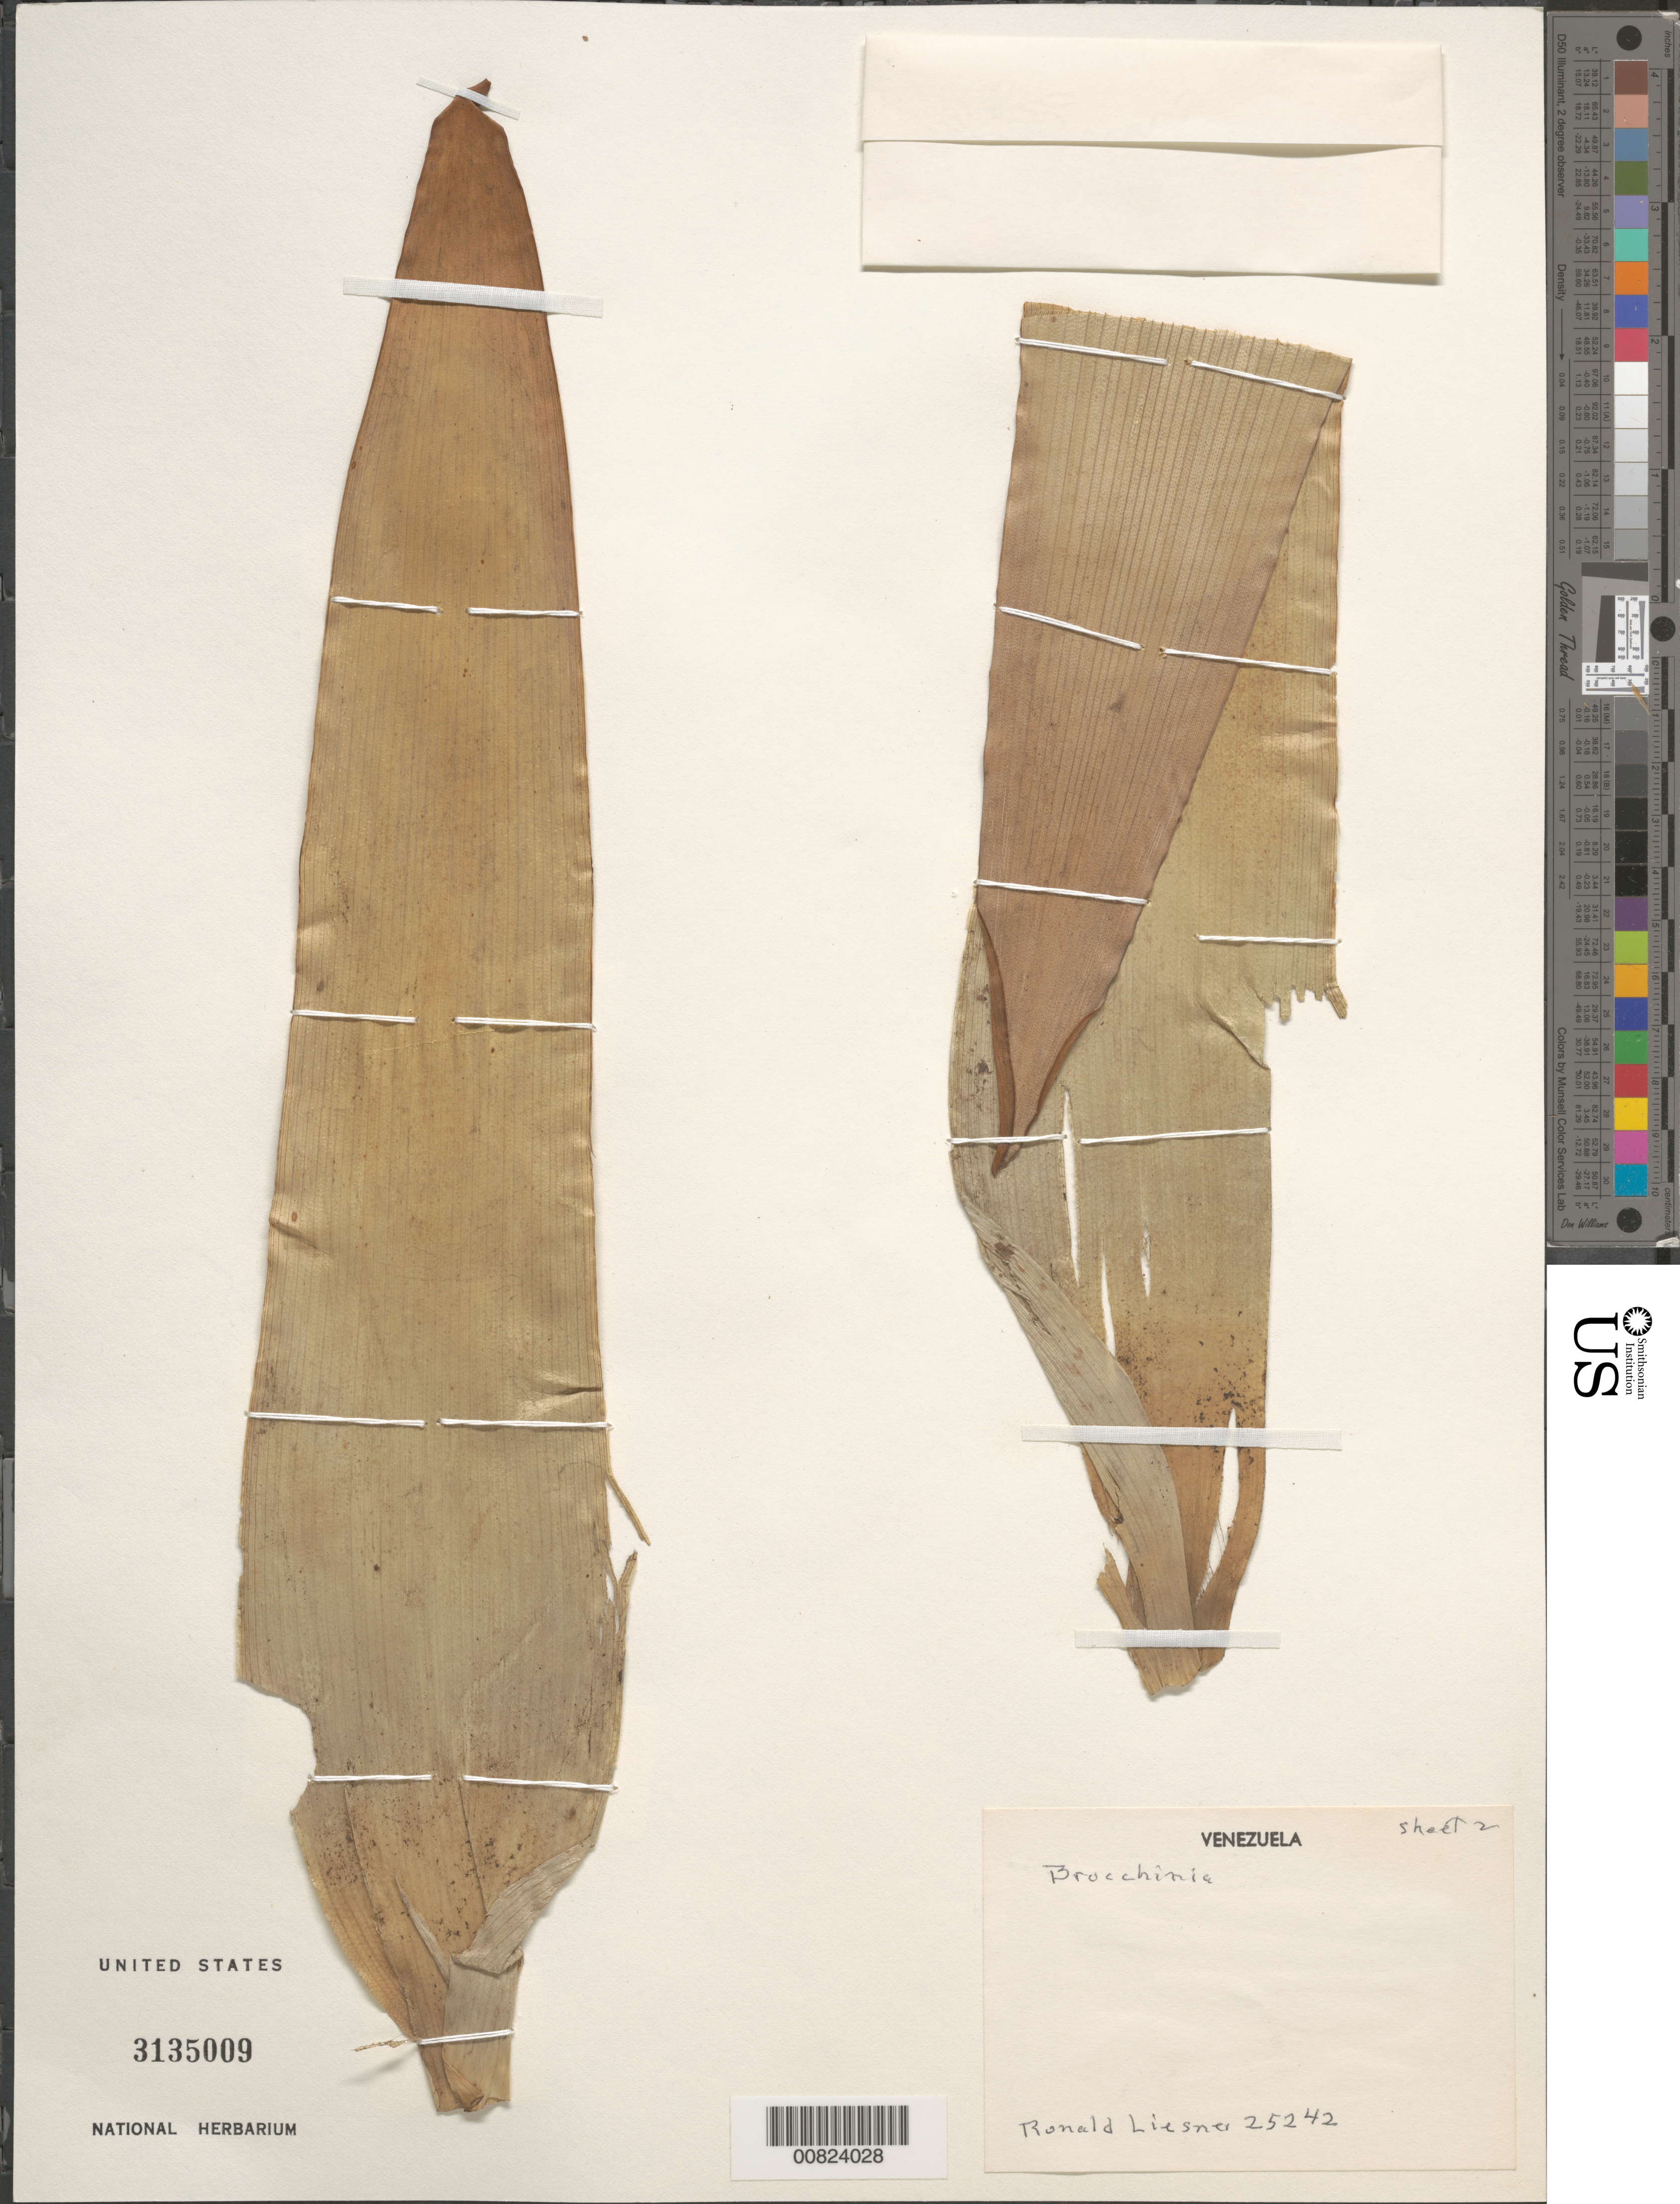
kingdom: Plantae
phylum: Tracheophyta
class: Liliopsida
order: Poales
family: Bromeliaceae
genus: Brocchinia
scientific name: Brocchinia sp.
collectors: R. L. Liesner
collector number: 25242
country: Venezuela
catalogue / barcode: US 3135009